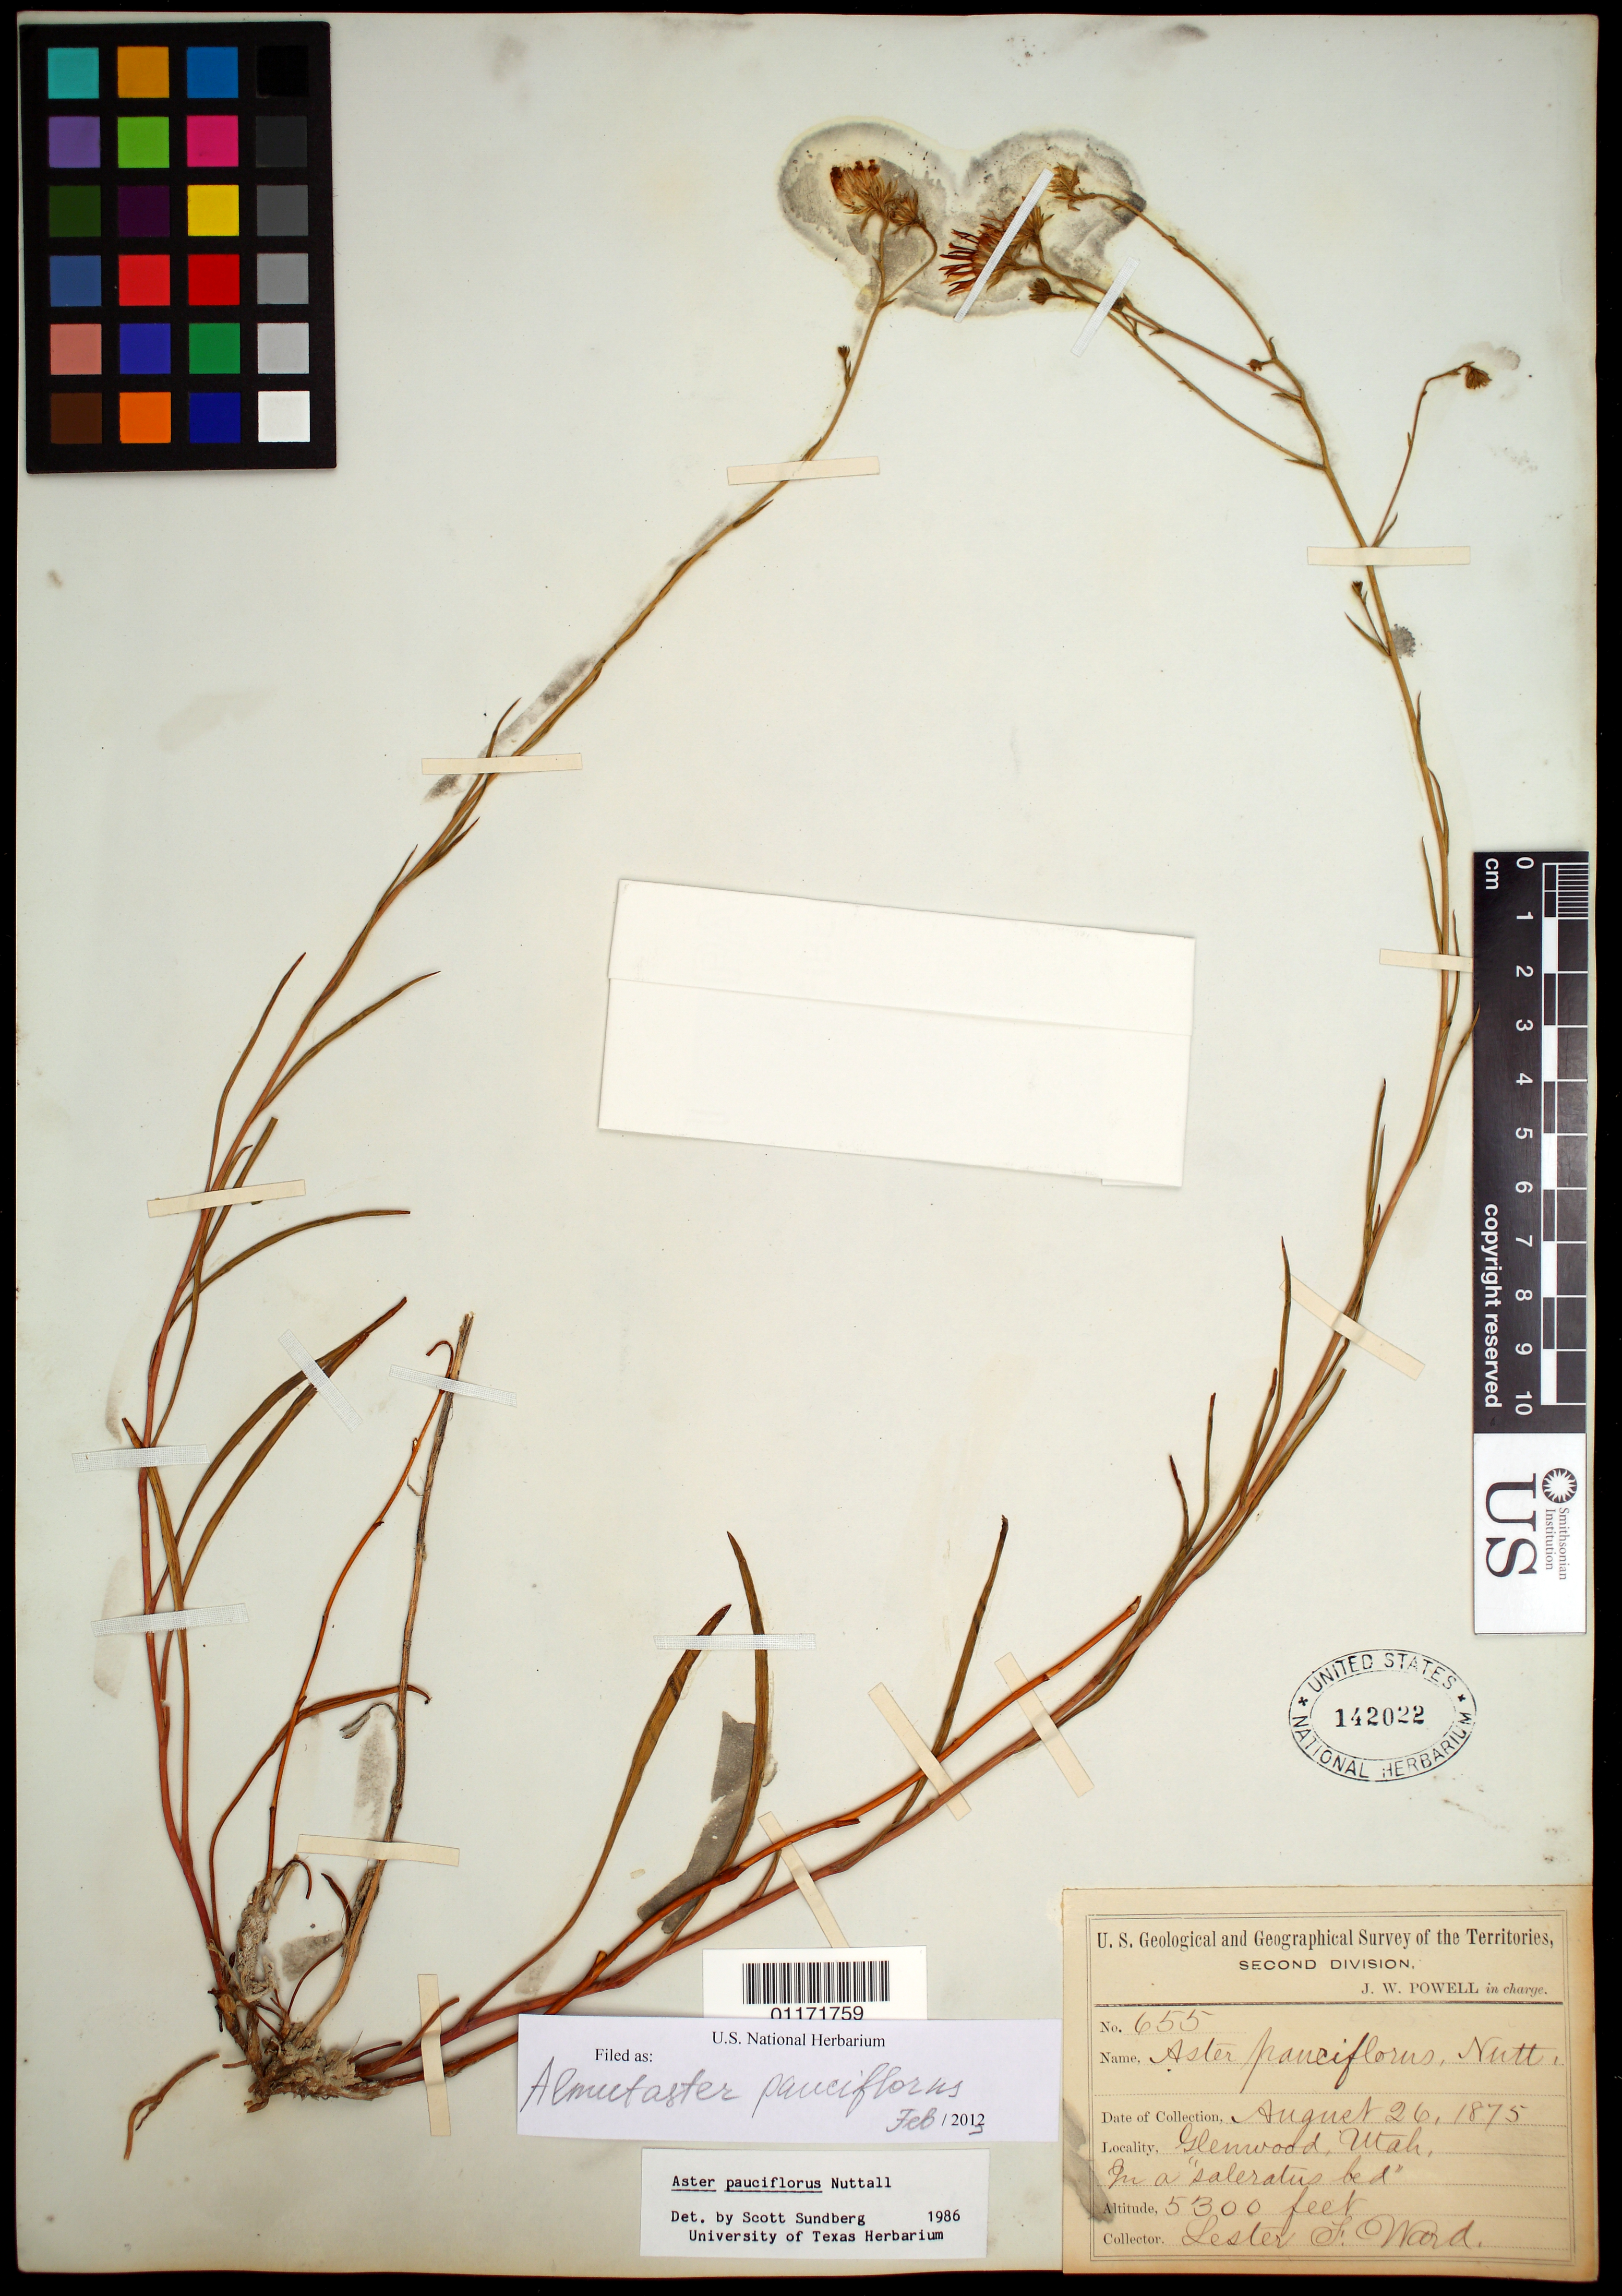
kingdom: Plantae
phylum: Tracheophyta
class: Magnoliopsida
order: Asterales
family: Asteraceae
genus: Almutaster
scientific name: Almutaster pauciflorus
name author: (Nutt.) Á. Löve & D. Löve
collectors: L. F. Ward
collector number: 655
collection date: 1875-08-26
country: United States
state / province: Utah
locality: Glenwood.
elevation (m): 1615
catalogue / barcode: US 142022